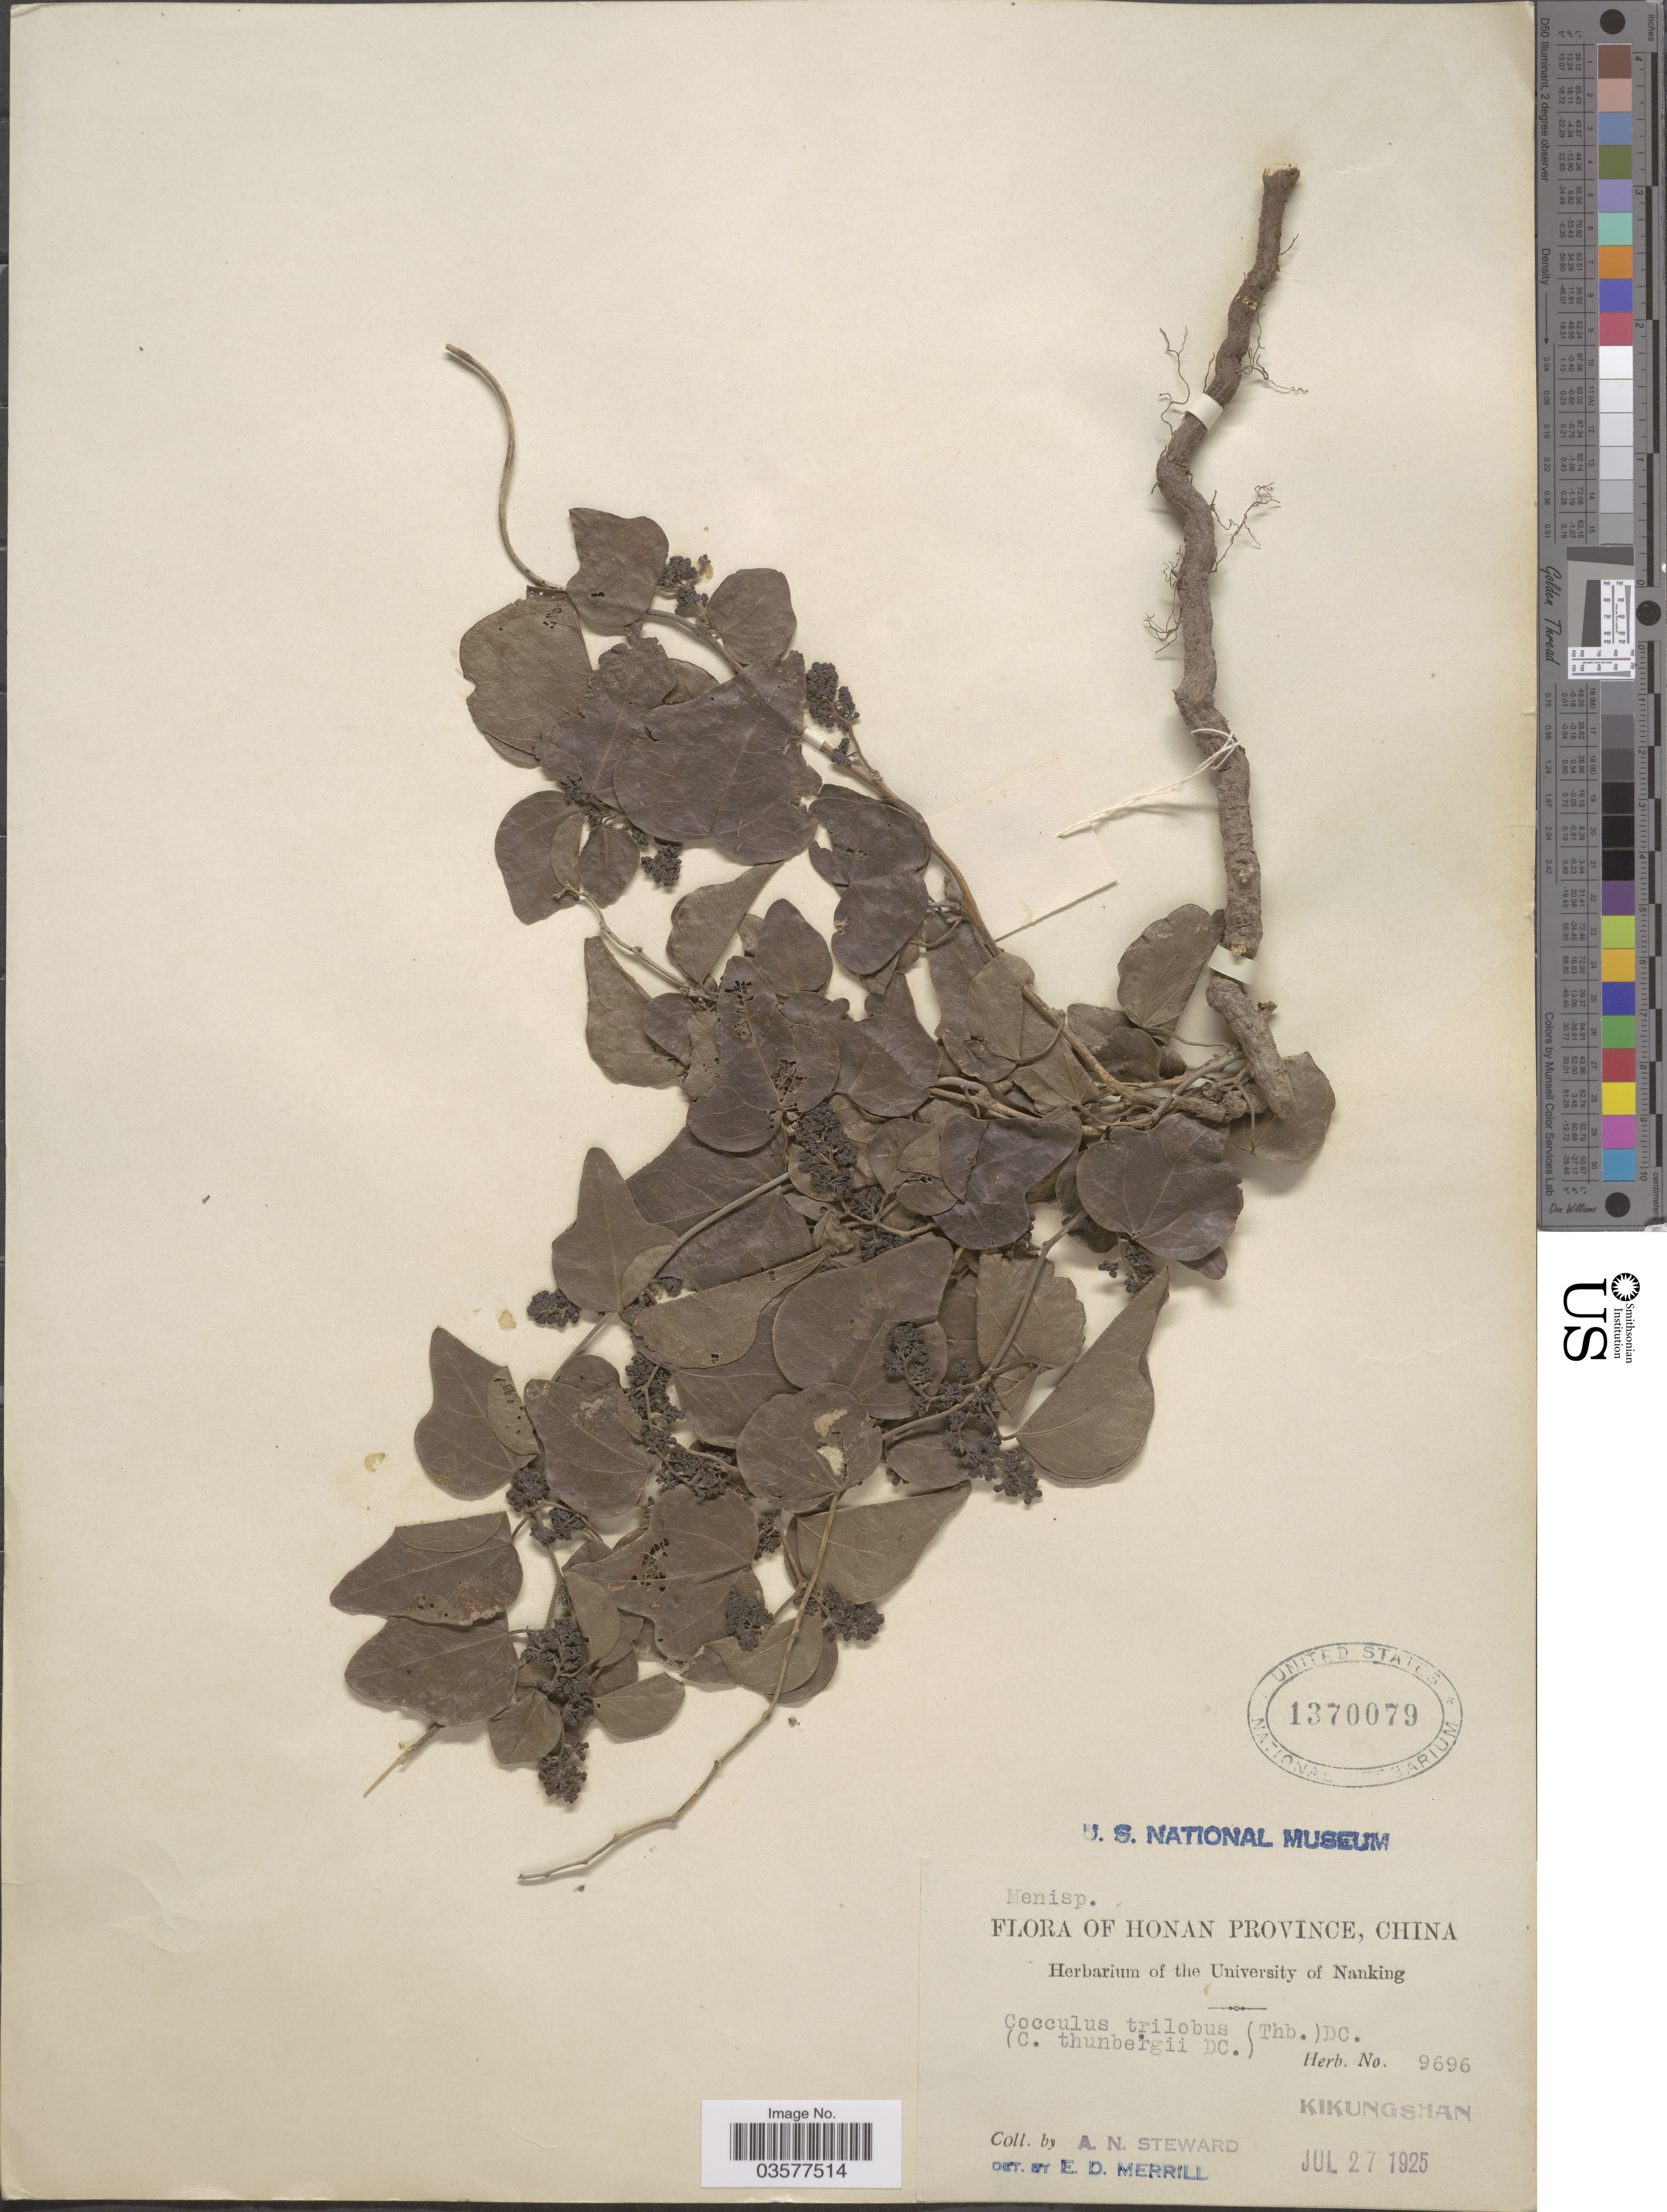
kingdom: Plantae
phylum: Tracheophyta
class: Magnoliopsida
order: Ranunculales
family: Menispermaceae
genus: Cocculus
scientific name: Cocculus orbiculatus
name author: (L.) DC.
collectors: A. N. Steward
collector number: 9696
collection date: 1925-07-27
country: China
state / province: Henan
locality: Honan Province. Kikungshan.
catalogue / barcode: US 1370079